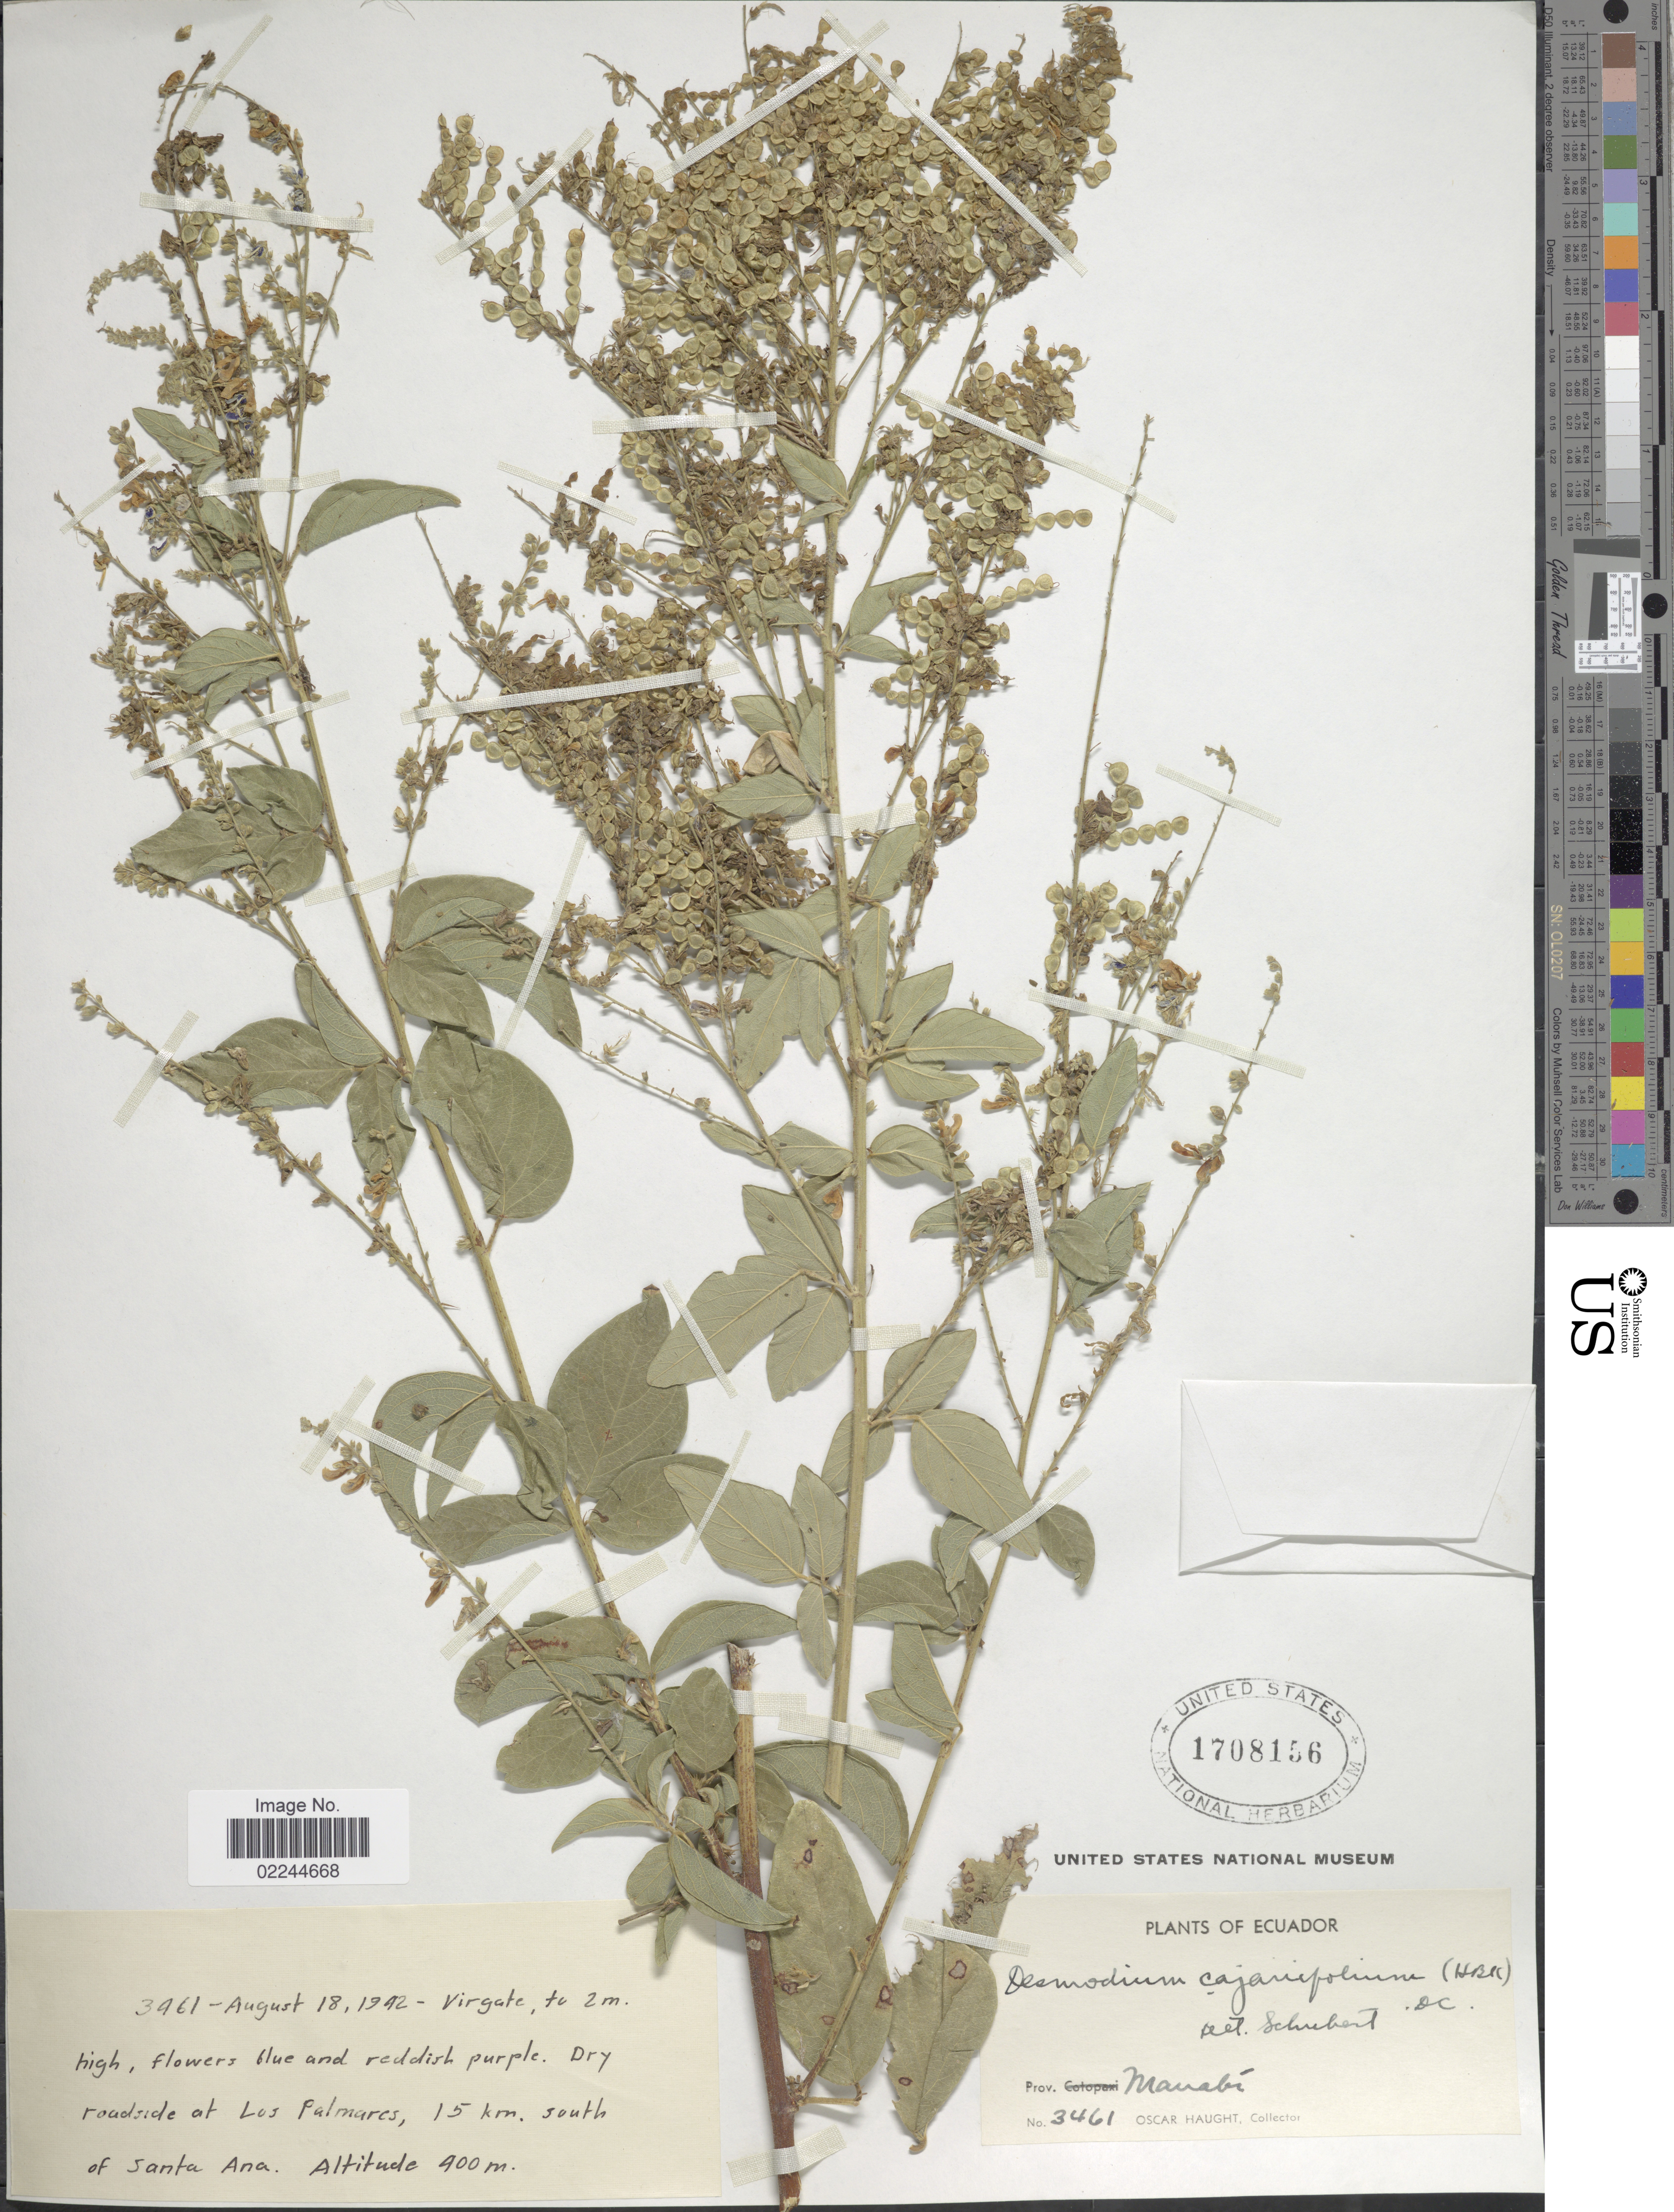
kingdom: Plantae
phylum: Tracheophyta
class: Magnoliopsida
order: Fabales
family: Fabaceae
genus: Desmodium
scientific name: Desmodium cajanifolium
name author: (Kunth) DC.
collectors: O. L. Haught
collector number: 3461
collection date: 1942-08-18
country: Ecuador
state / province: Manabí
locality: Dry roadside at Los Palmares, 15 km. south of Santa Ana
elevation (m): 400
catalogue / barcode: US 1708156